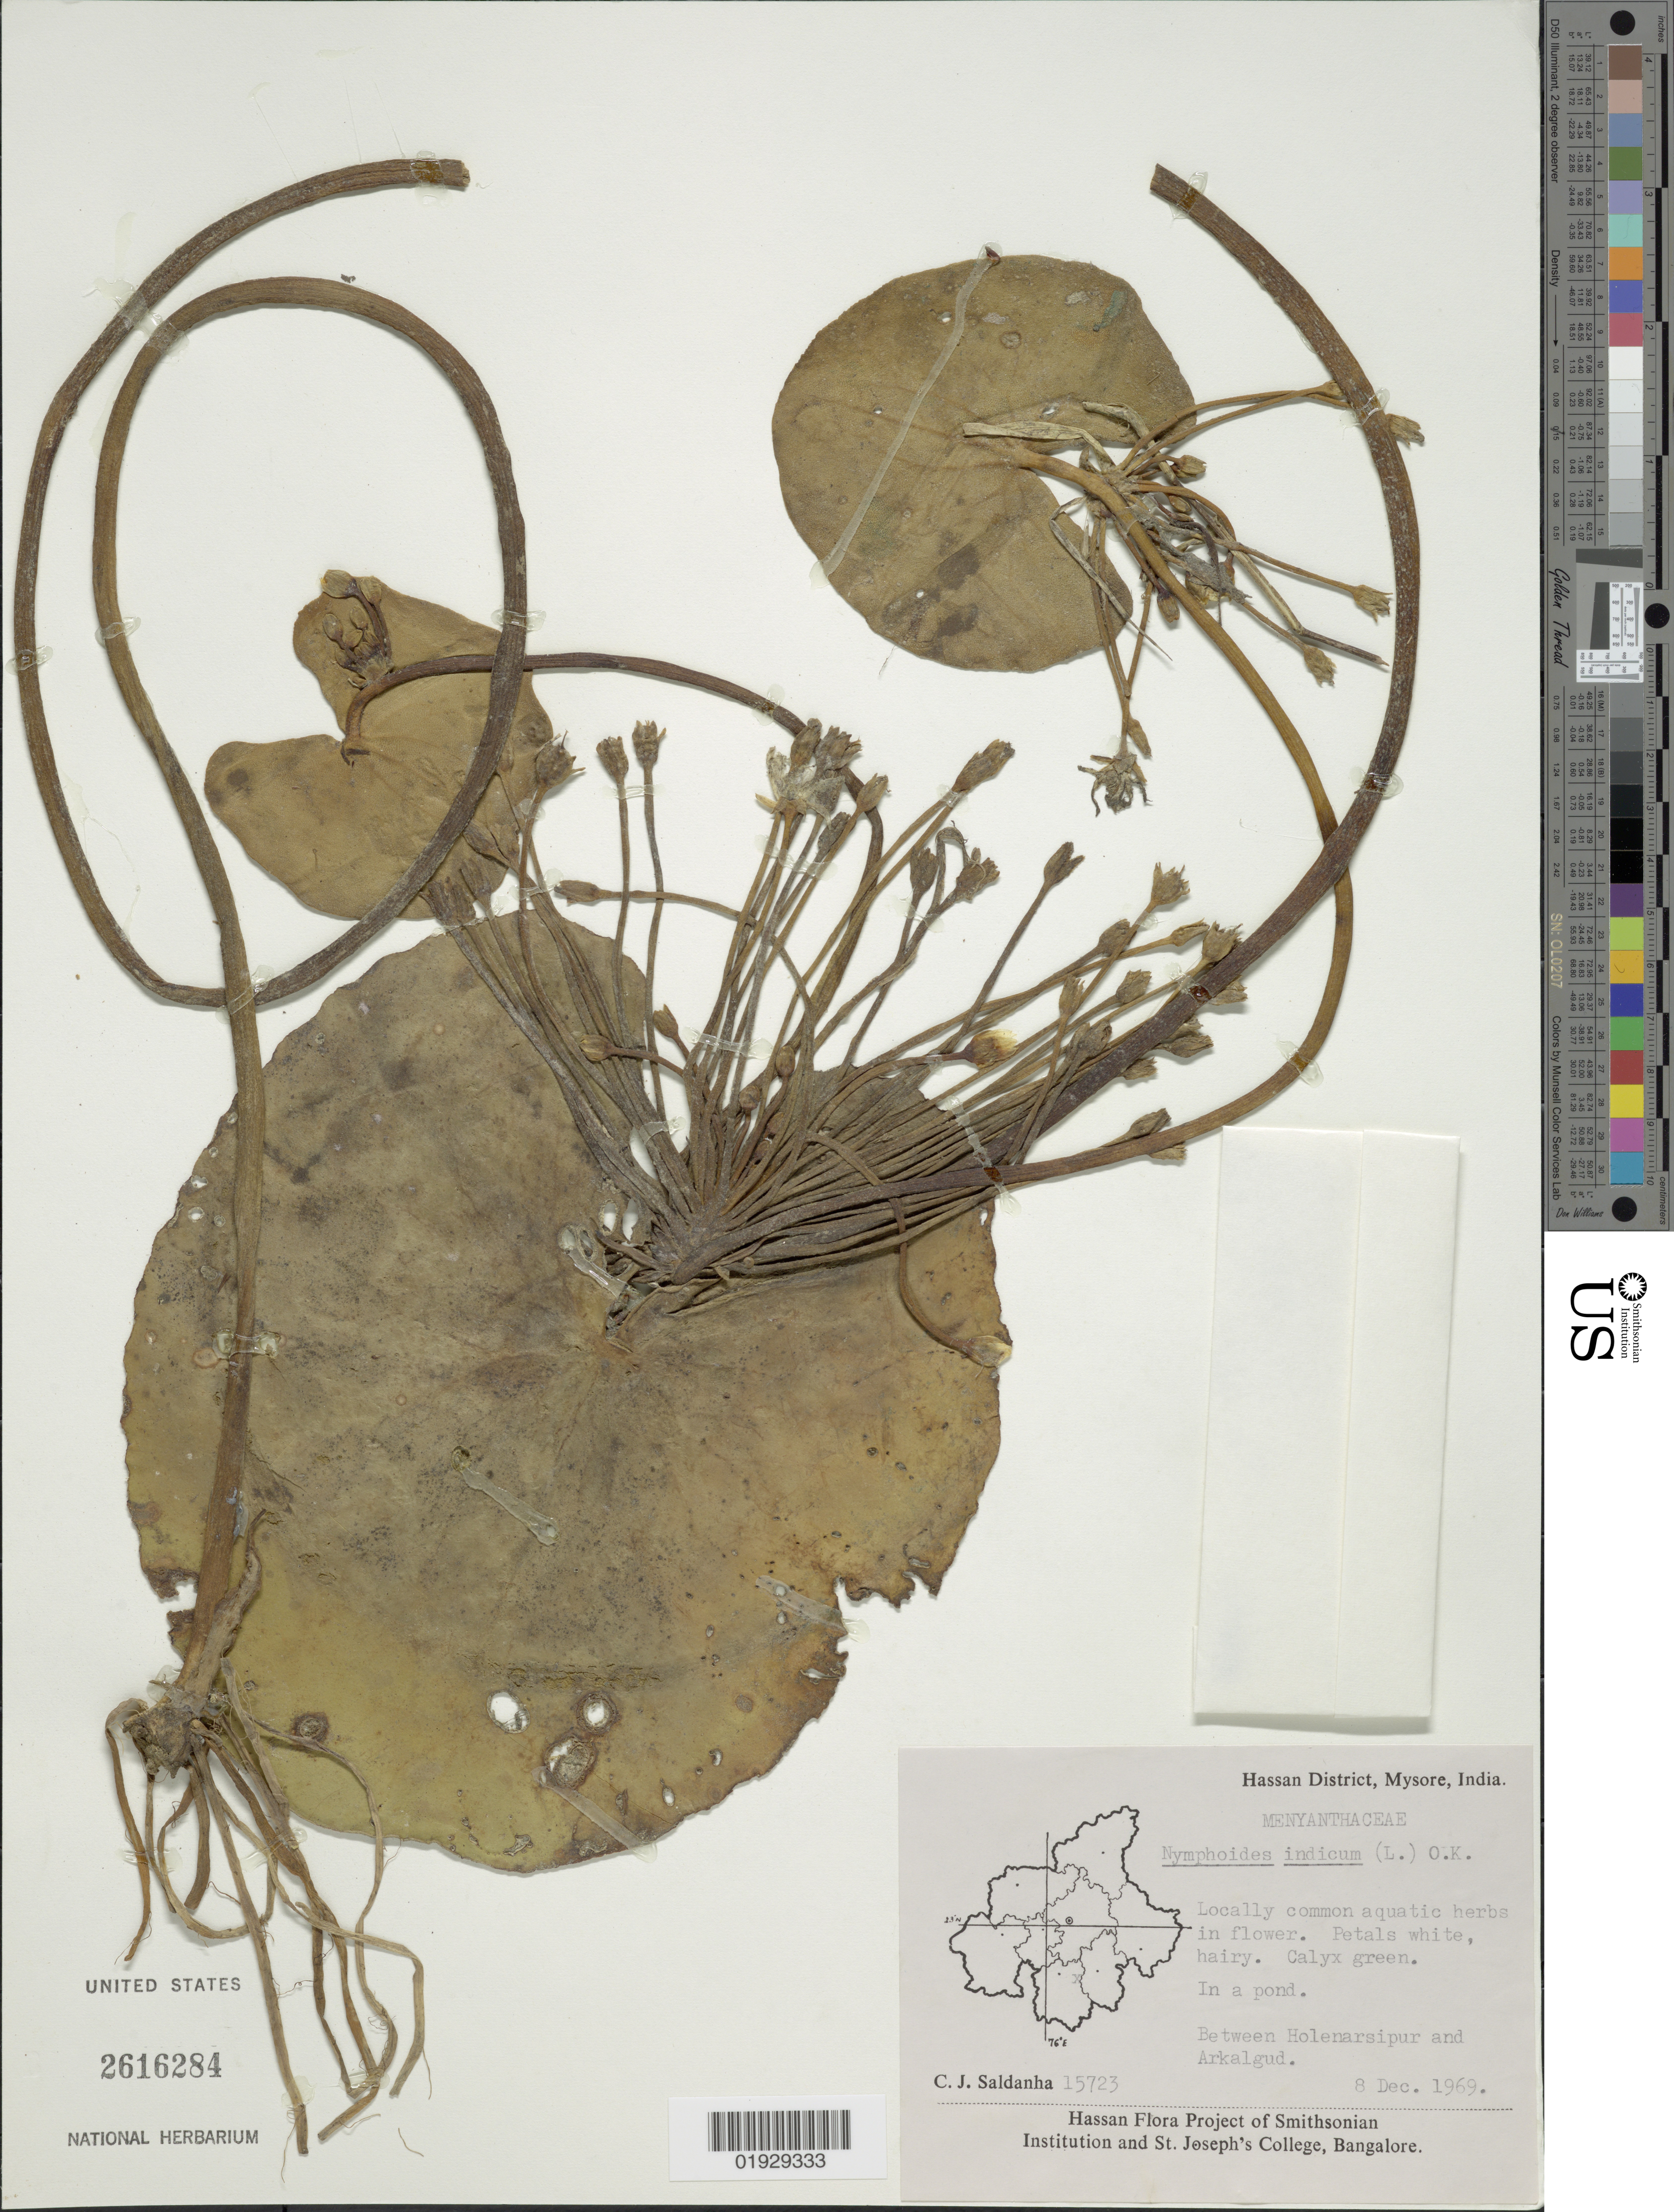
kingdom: Plantae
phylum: Tracheophyta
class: Magnoliopsida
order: Asterales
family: Menyanthaceae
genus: Nymphoides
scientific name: Nymphoides indica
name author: (L.) Kuntze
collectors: C. J. Saldanha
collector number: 15723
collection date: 1969-12-08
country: India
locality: Hassan District, Mysore. Between Holenarsipur and Arkalgud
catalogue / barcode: US 2616284